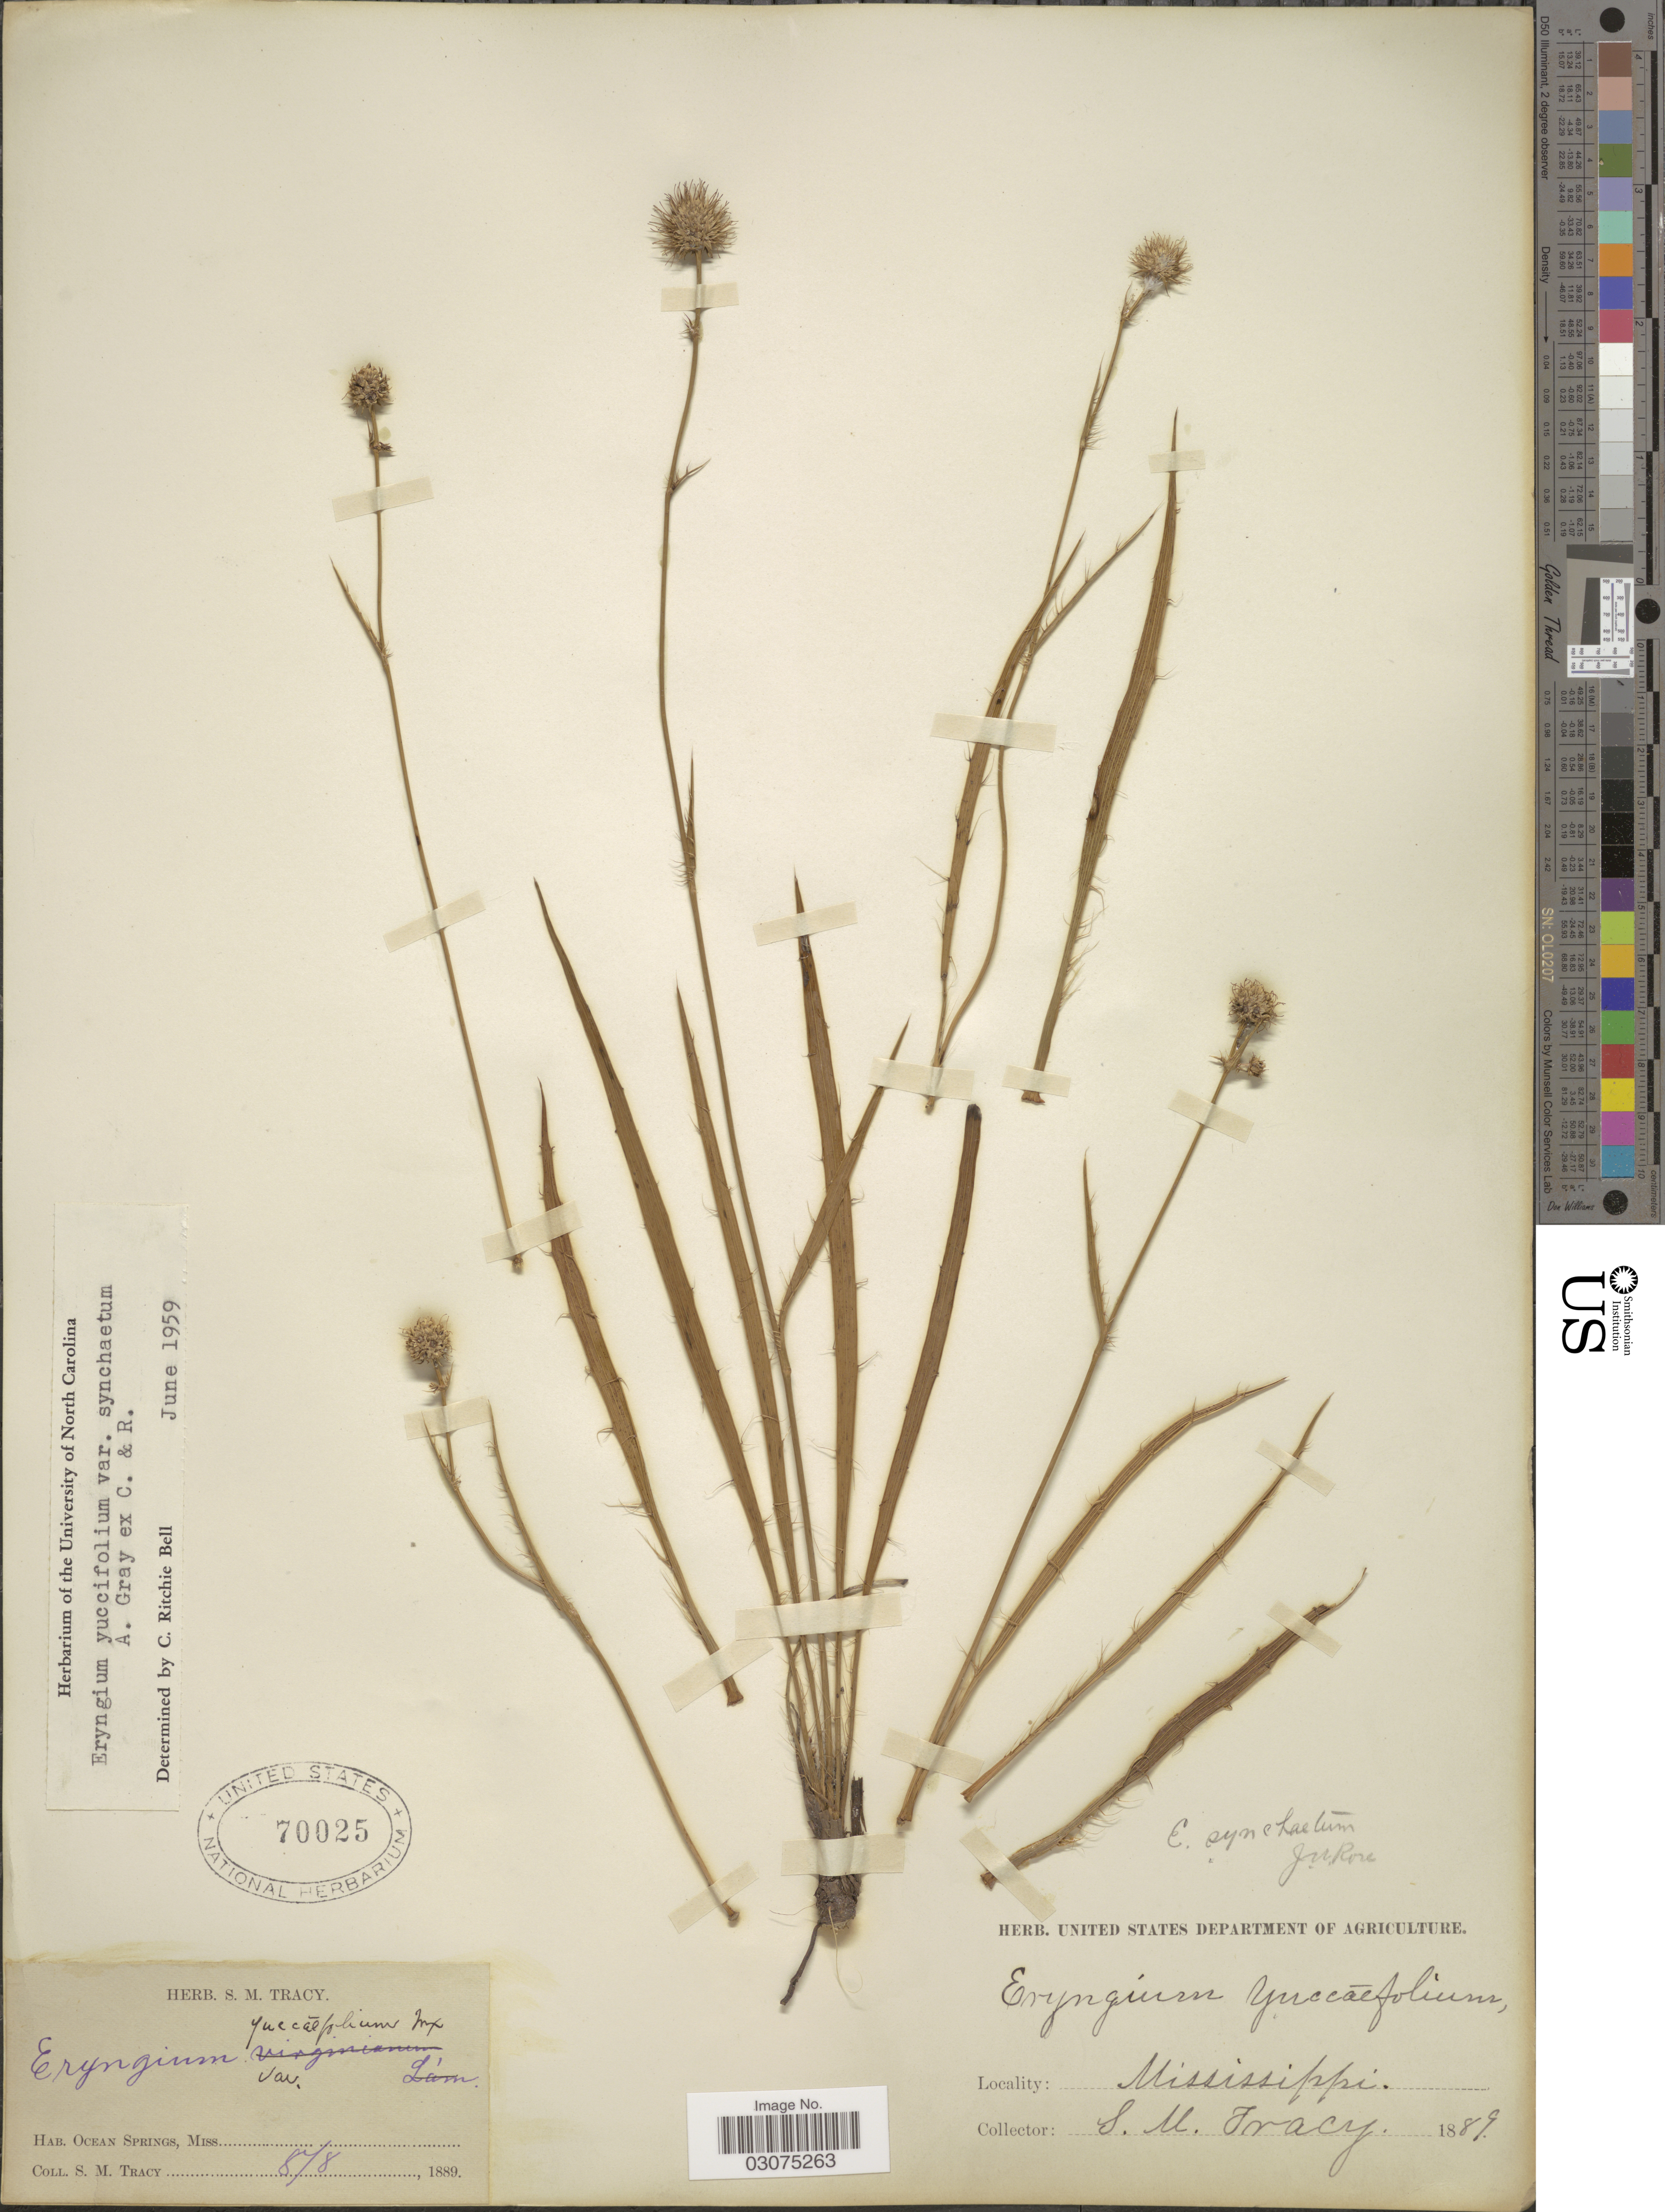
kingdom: Plantae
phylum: Tracheophyta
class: Magnoliopsida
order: Apiales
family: Apiaceae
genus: Eryngium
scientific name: Eryngium yuccifolium var. synchaetum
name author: A. Gray ex J.M. Coult. & Rose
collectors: S. M. Tracy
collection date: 1889-08-08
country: United States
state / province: Mississippi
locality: Ocean Springs.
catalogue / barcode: US 70025